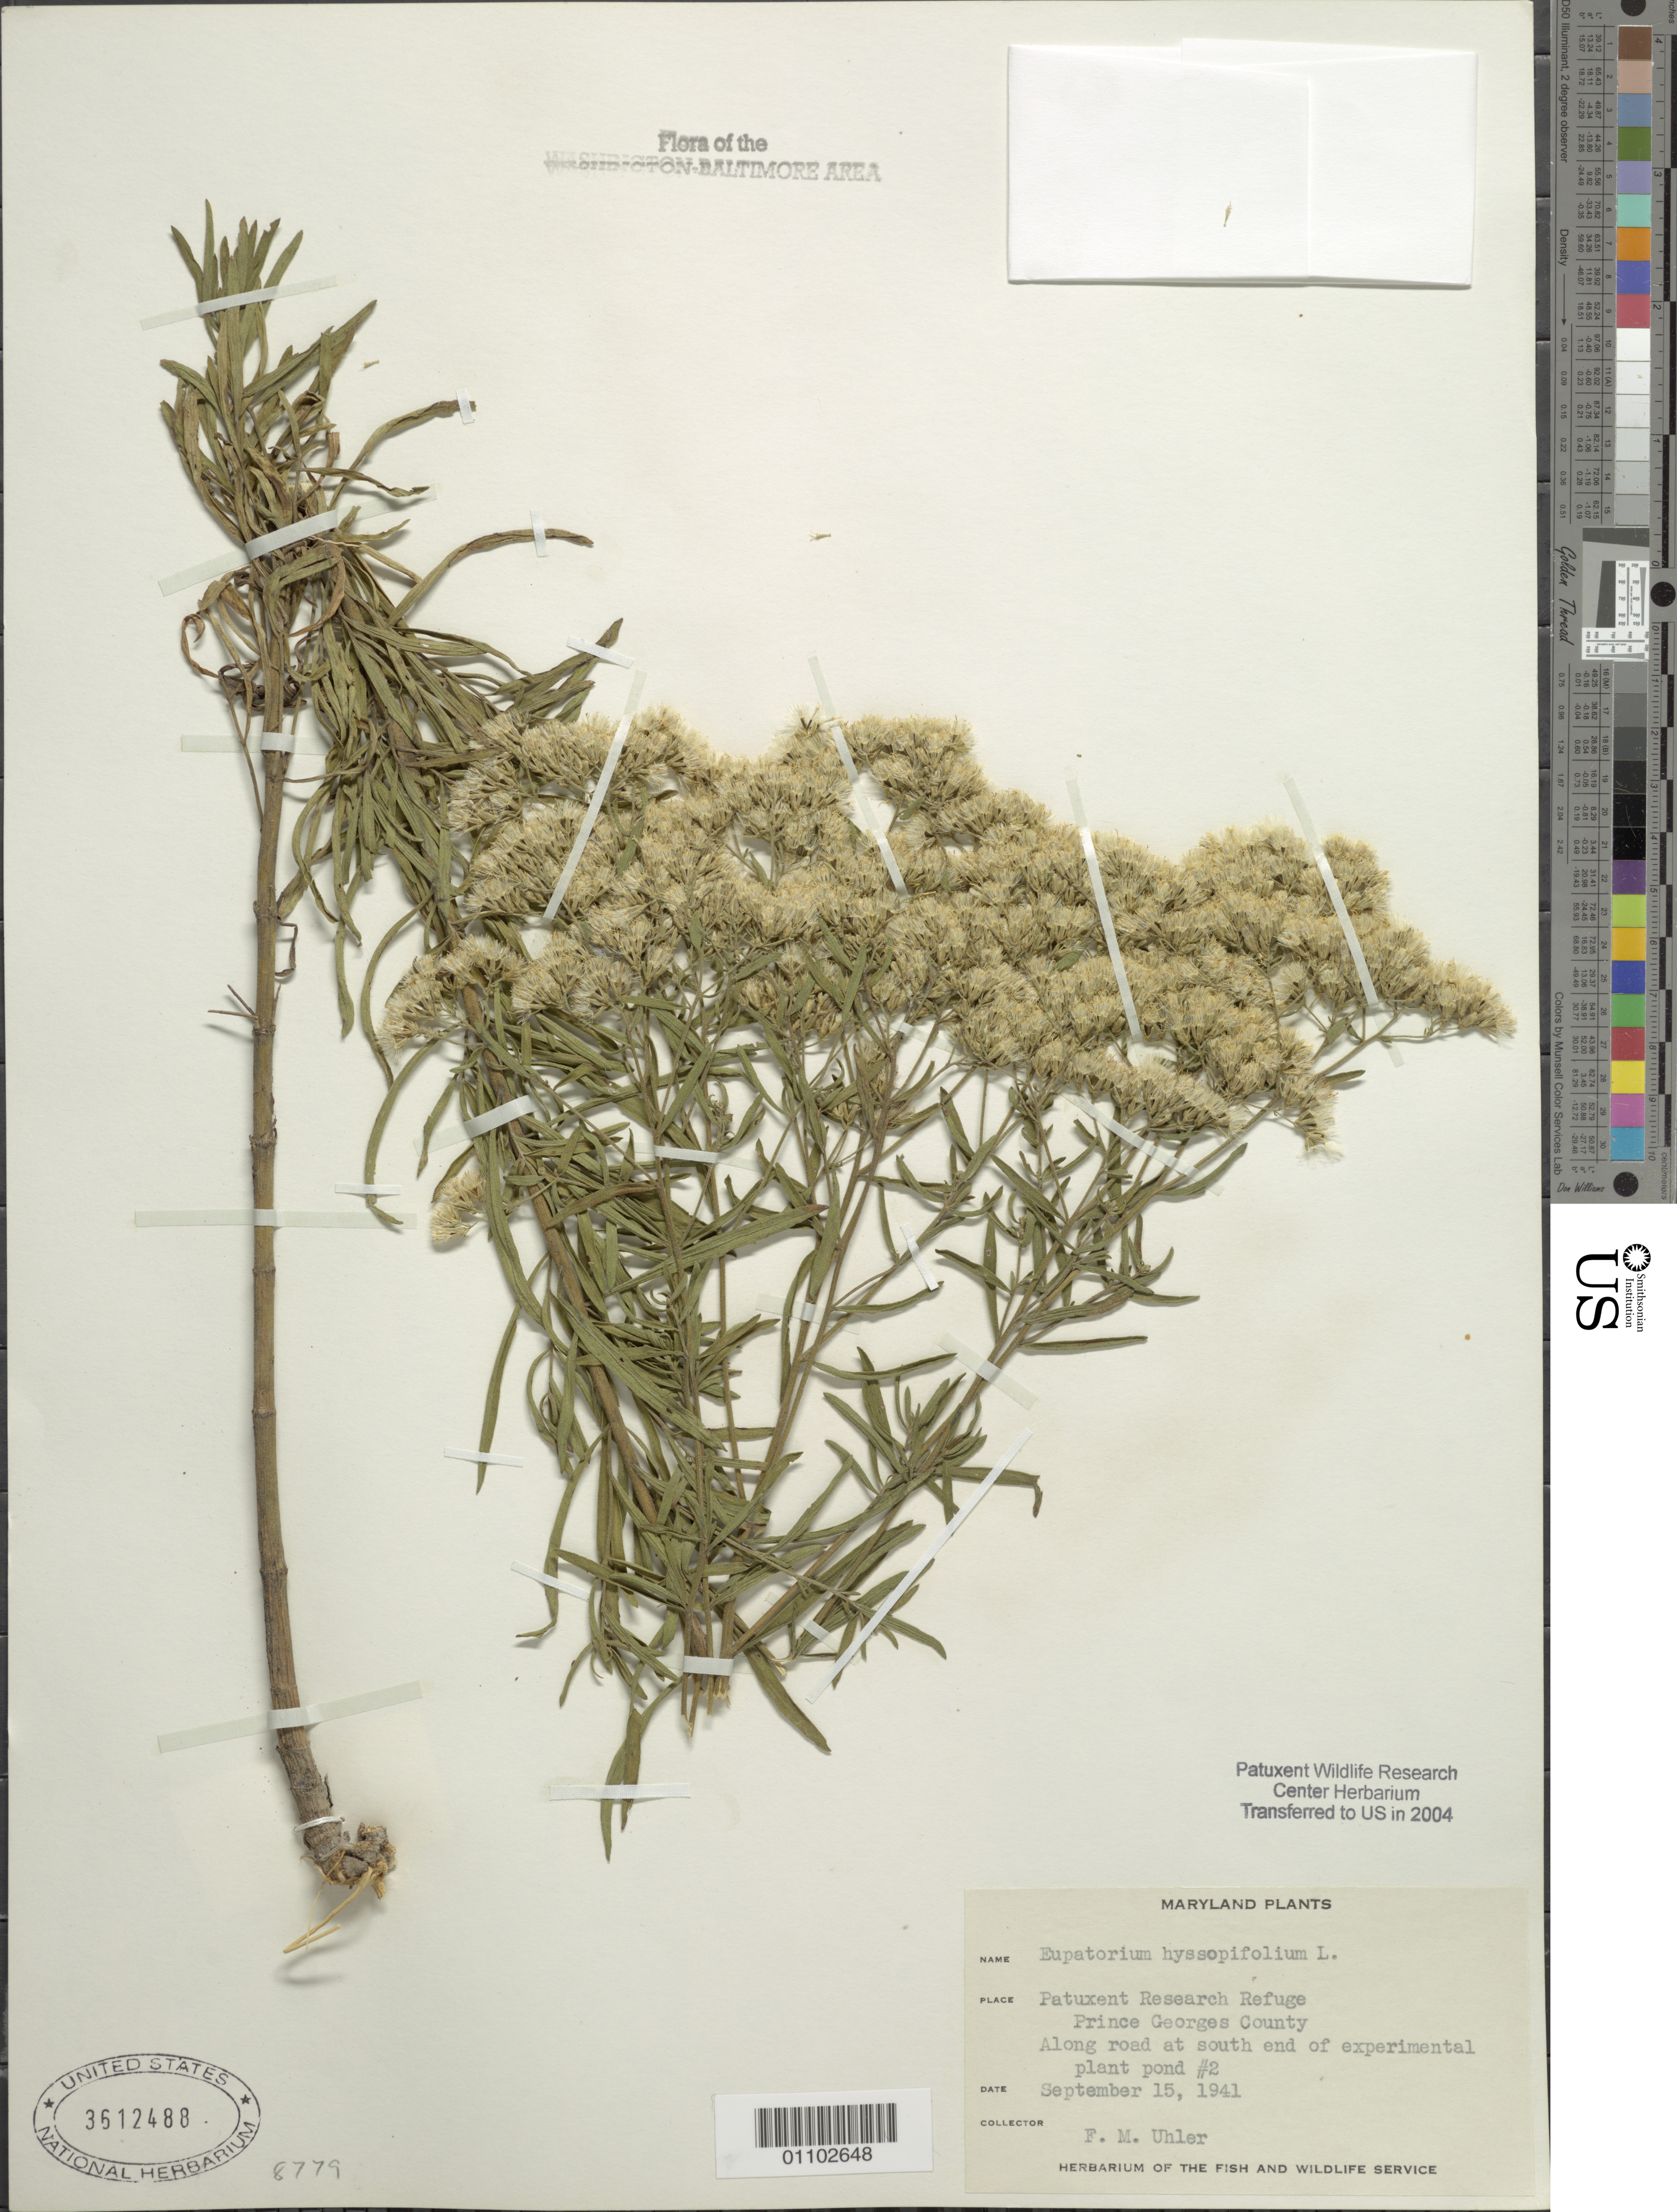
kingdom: Plantae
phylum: Tracheophyta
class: Magnoliopsida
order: Asterales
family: Asteraceae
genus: Eupatorium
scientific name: Eupatorium hyssopifolium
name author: L.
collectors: F. M. Uhler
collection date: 1941-09-14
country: United States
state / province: Maryland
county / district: Prince George's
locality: Patuxent Research Refuge, south end of experimental plant pond #2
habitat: Along road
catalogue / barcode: US 3612488